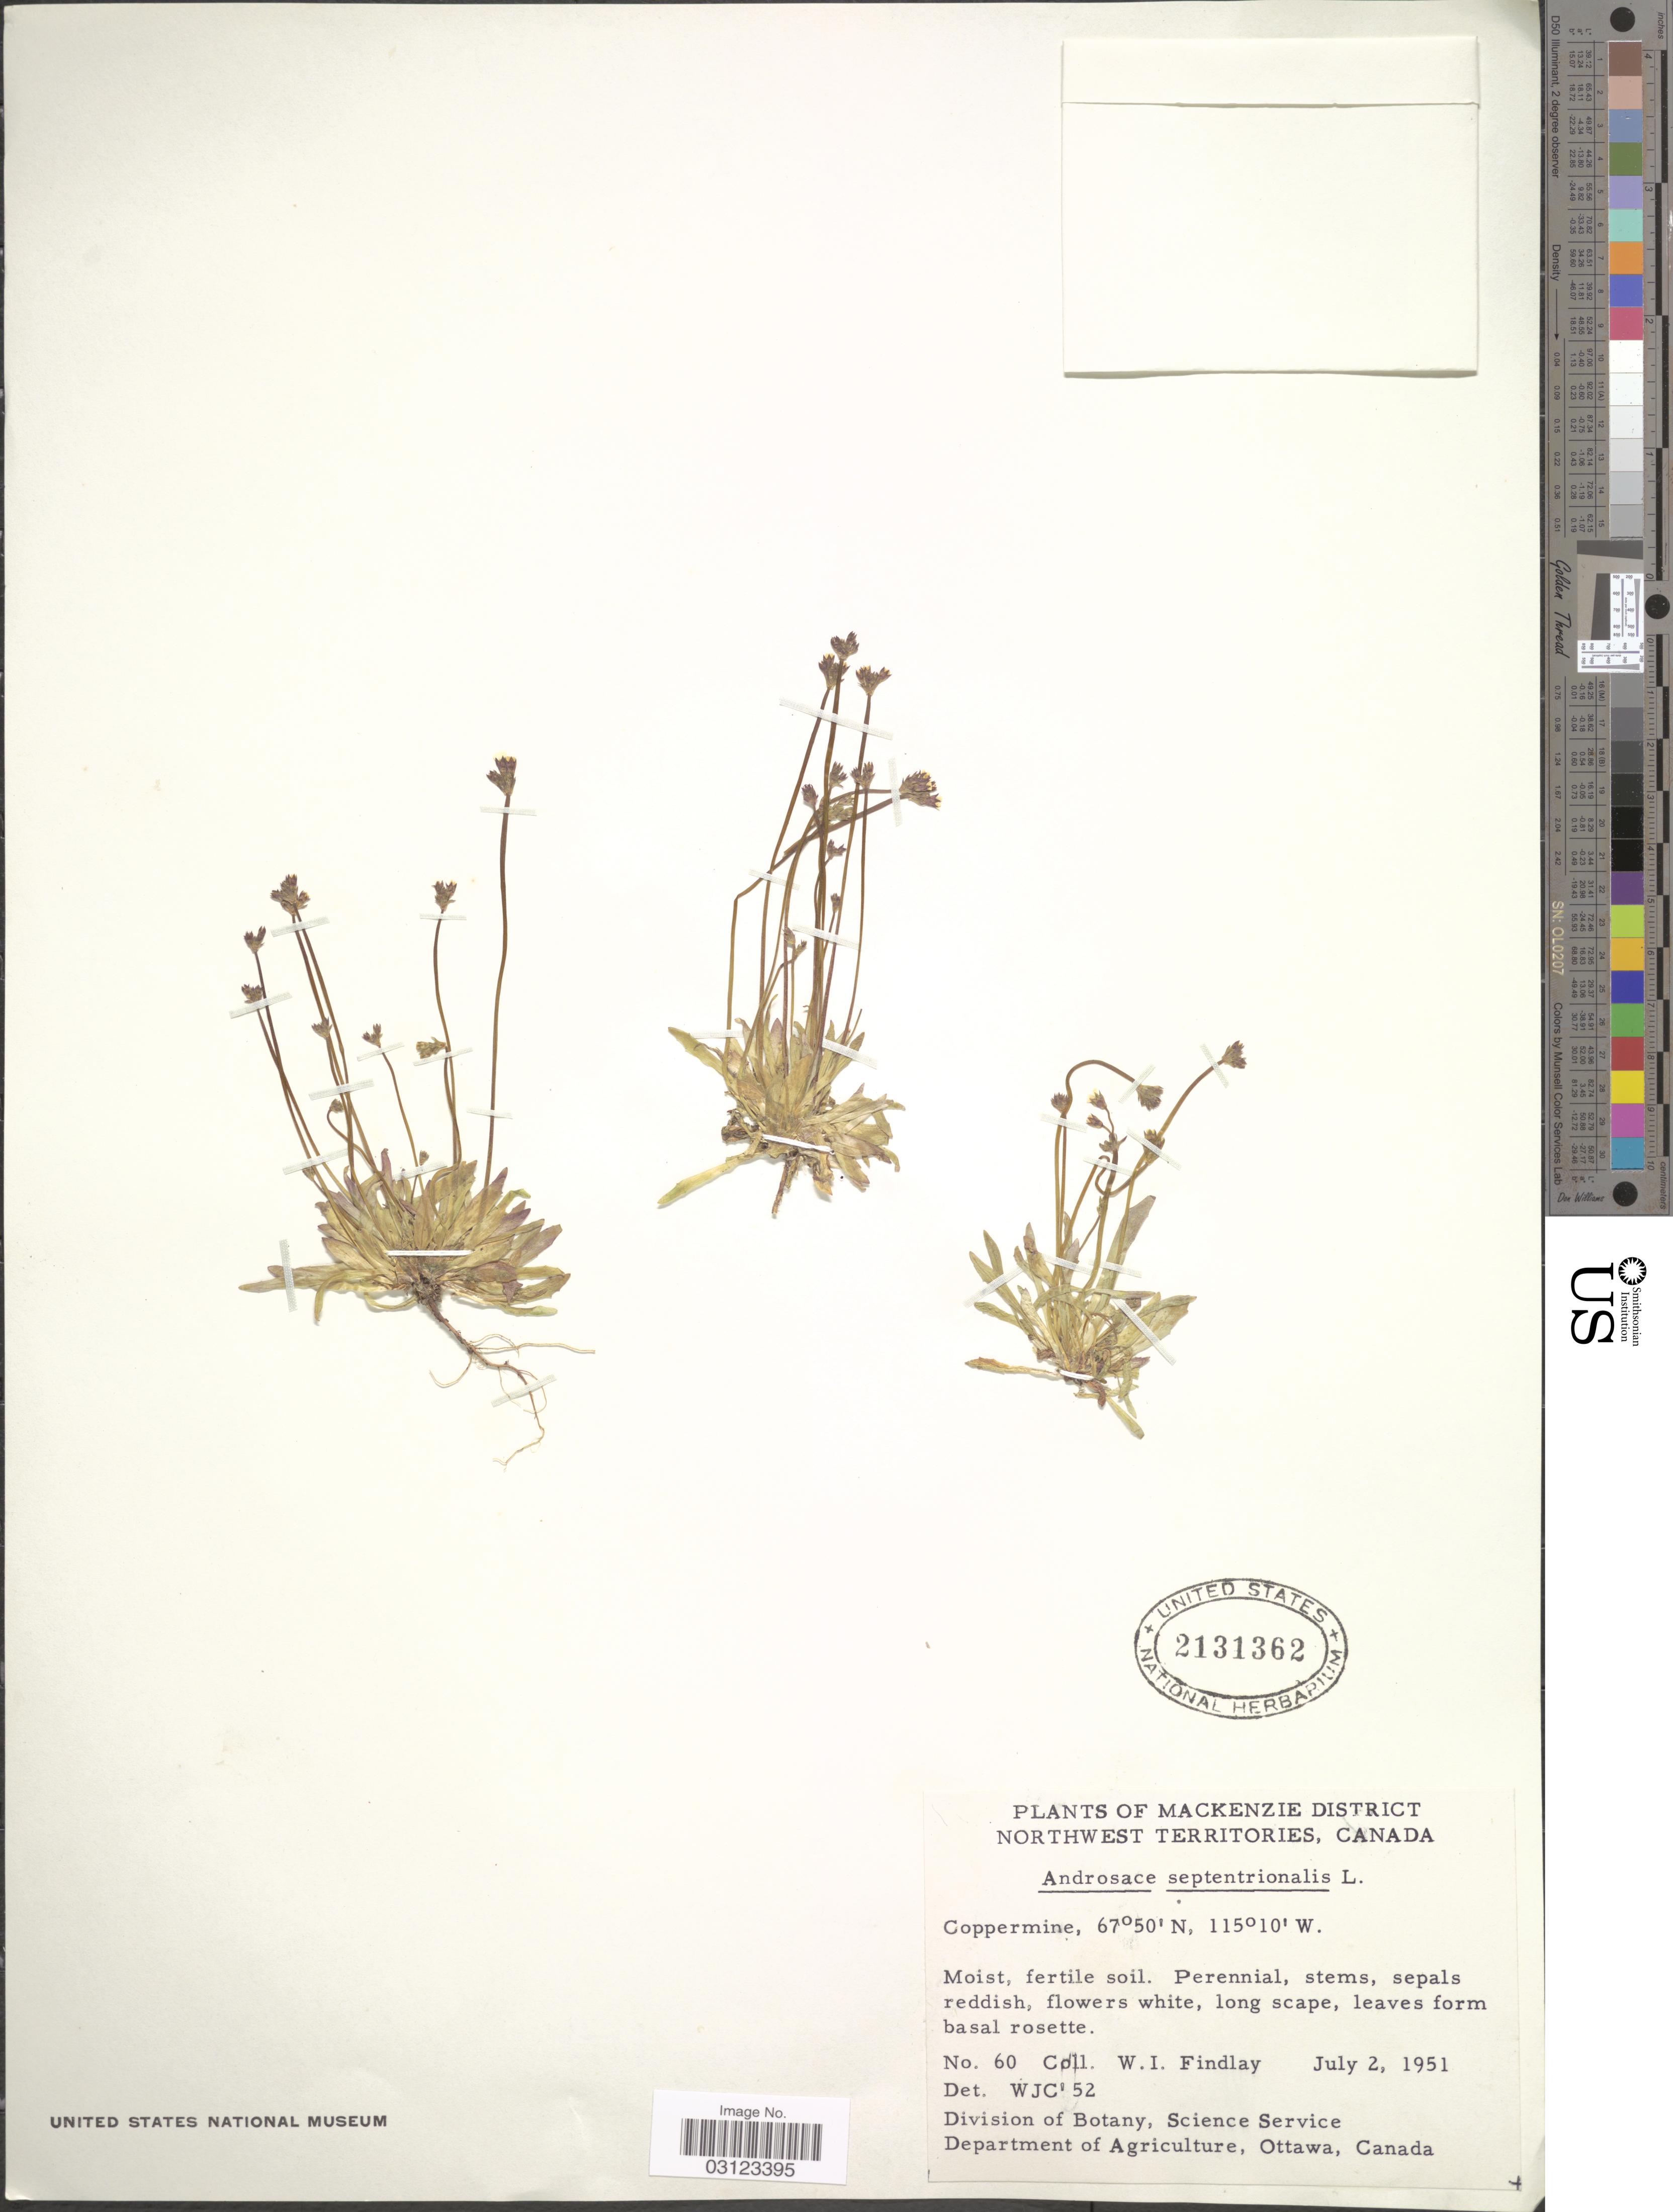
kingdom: Plantae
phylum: Tracheophyta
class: Magnoliopsida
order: Ericales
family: Primulaceae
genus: Androsace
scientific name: Androsace septentrionalis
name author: L.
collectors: W. Findlay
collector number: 60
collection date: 1951-07-02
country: Canada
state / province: Northwest Territories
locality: Mackenzie District. Coppermine.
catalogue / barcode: US 2131362